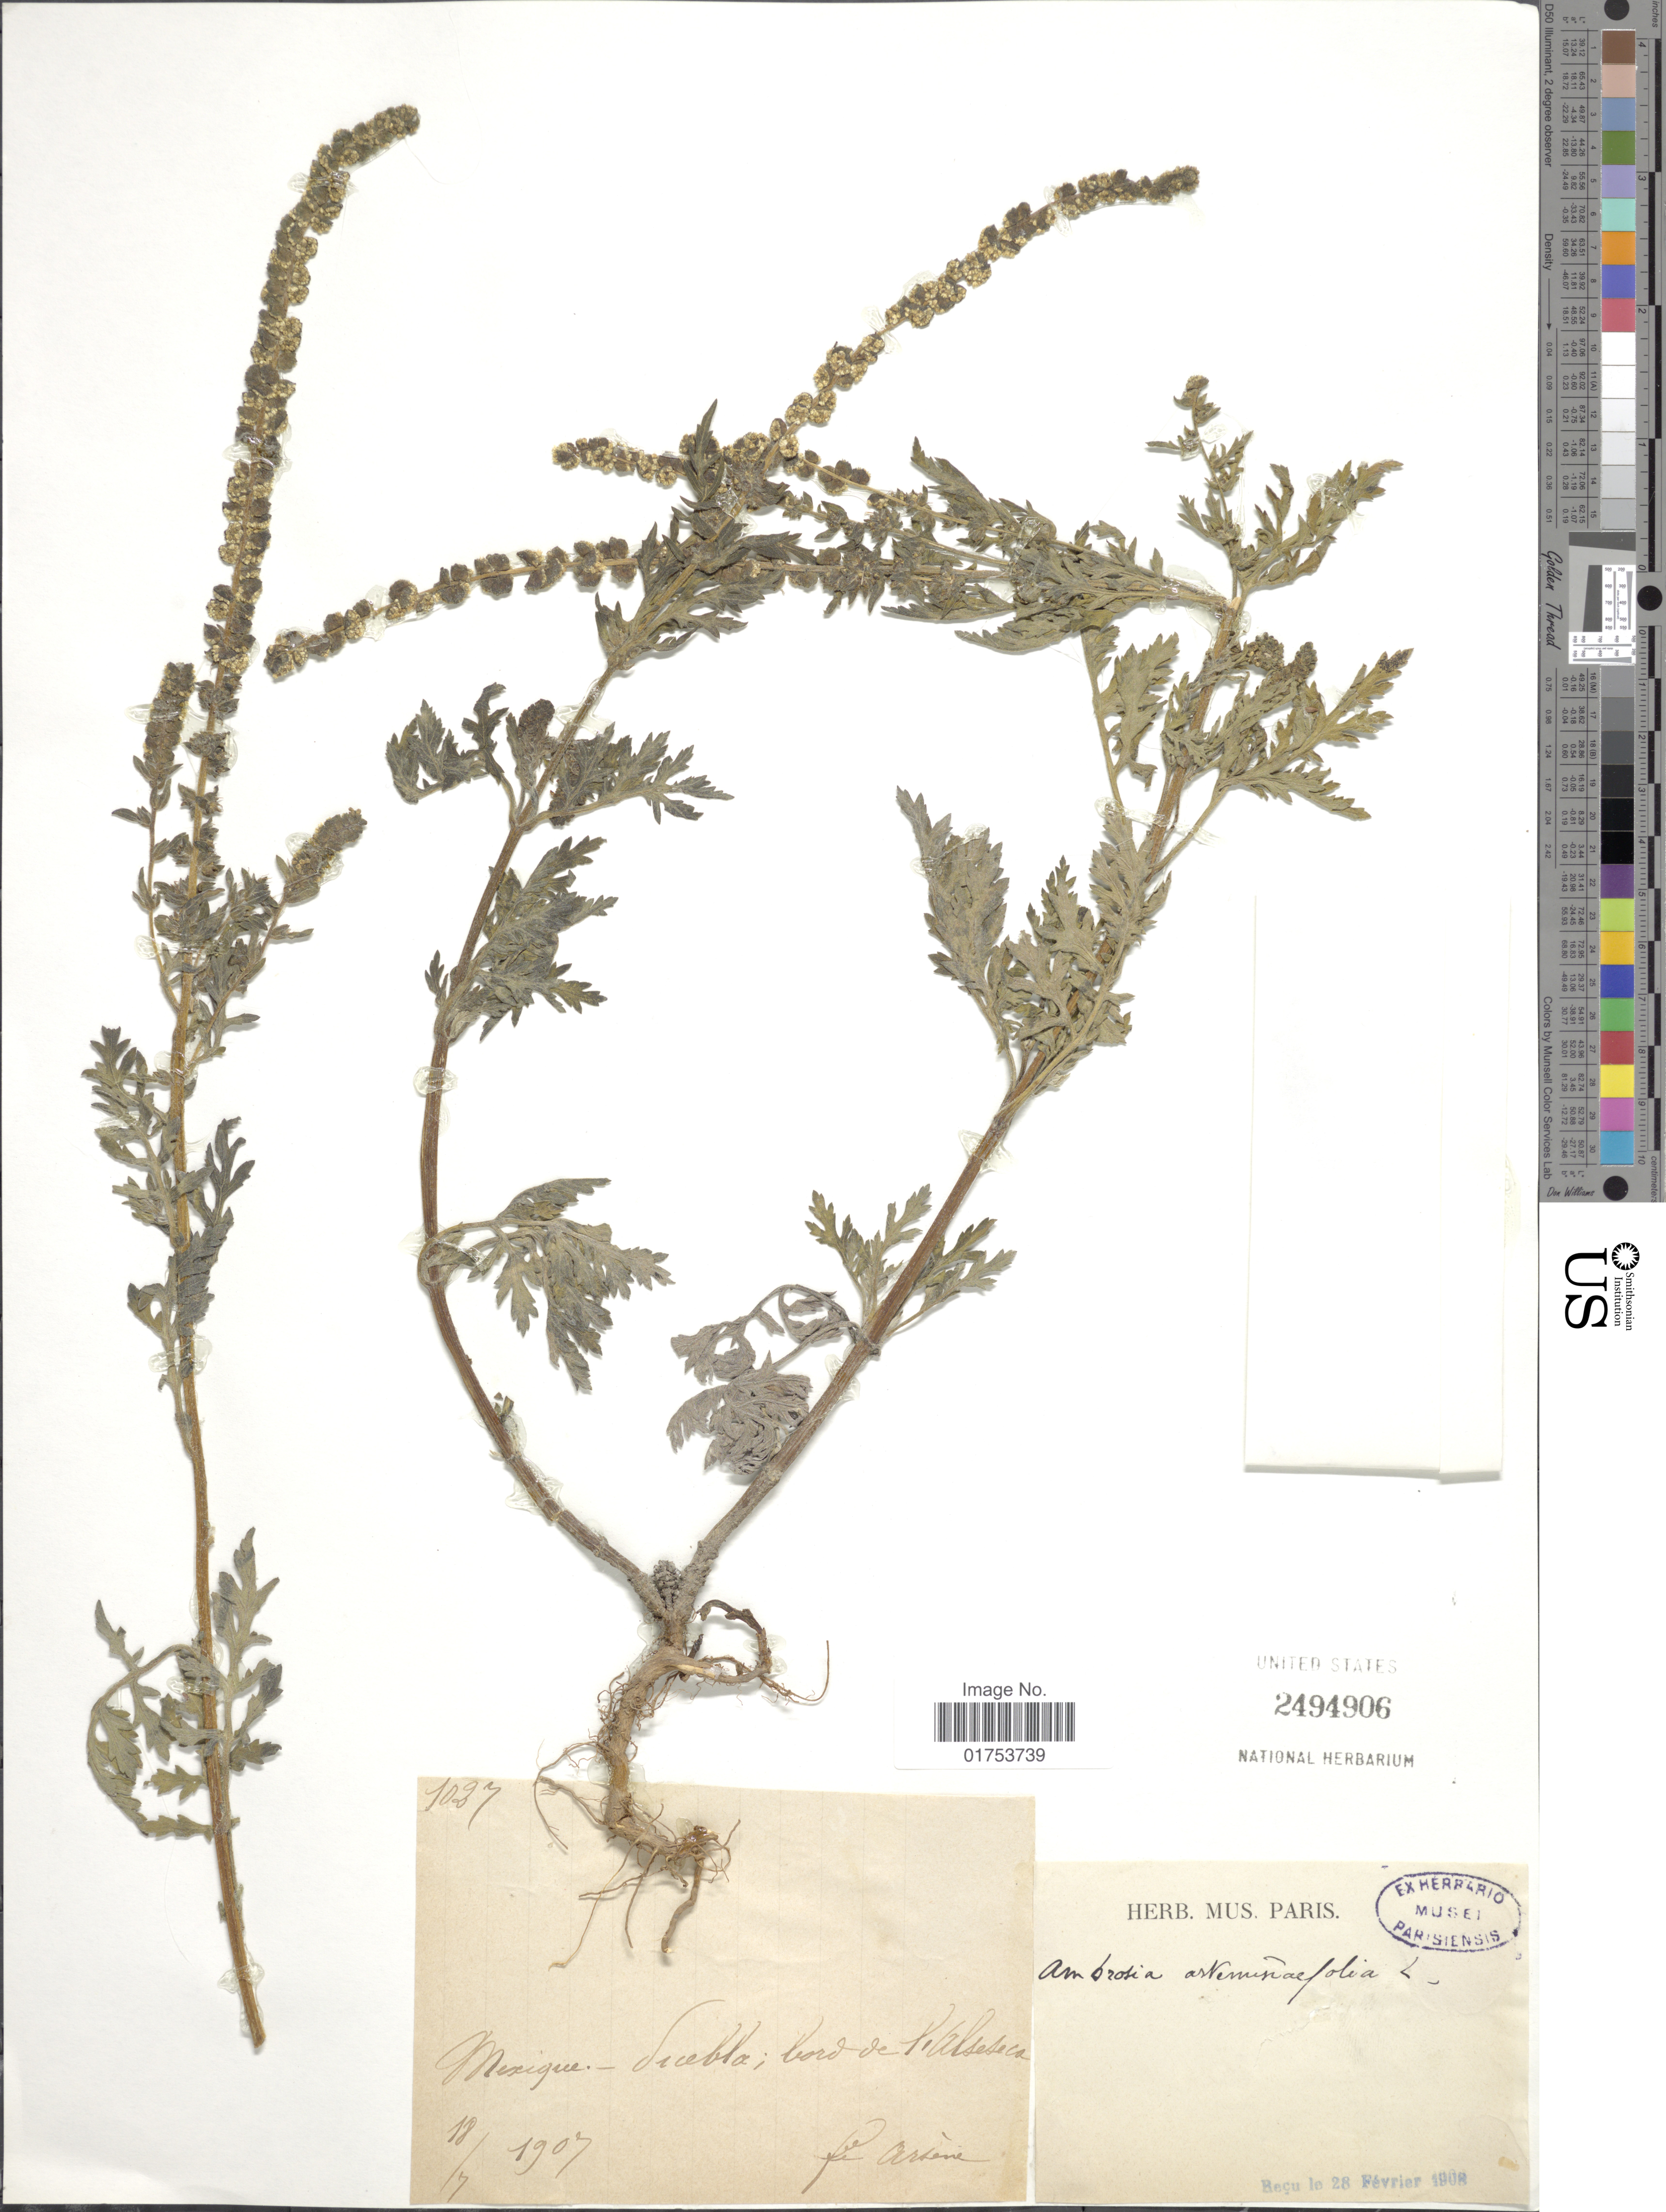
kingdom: Plantae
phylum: Tracheophyta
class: Magnoliopsida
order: Asterales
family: Asteraceae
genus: Ambrosia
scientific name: Ambrosia artemisiifolia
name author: L.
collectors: F. Arsène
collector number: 1027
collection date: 1907-07-18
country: Mexico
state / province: Puebla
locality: Puebla, bord de Alseseca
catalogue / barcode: US 2494906